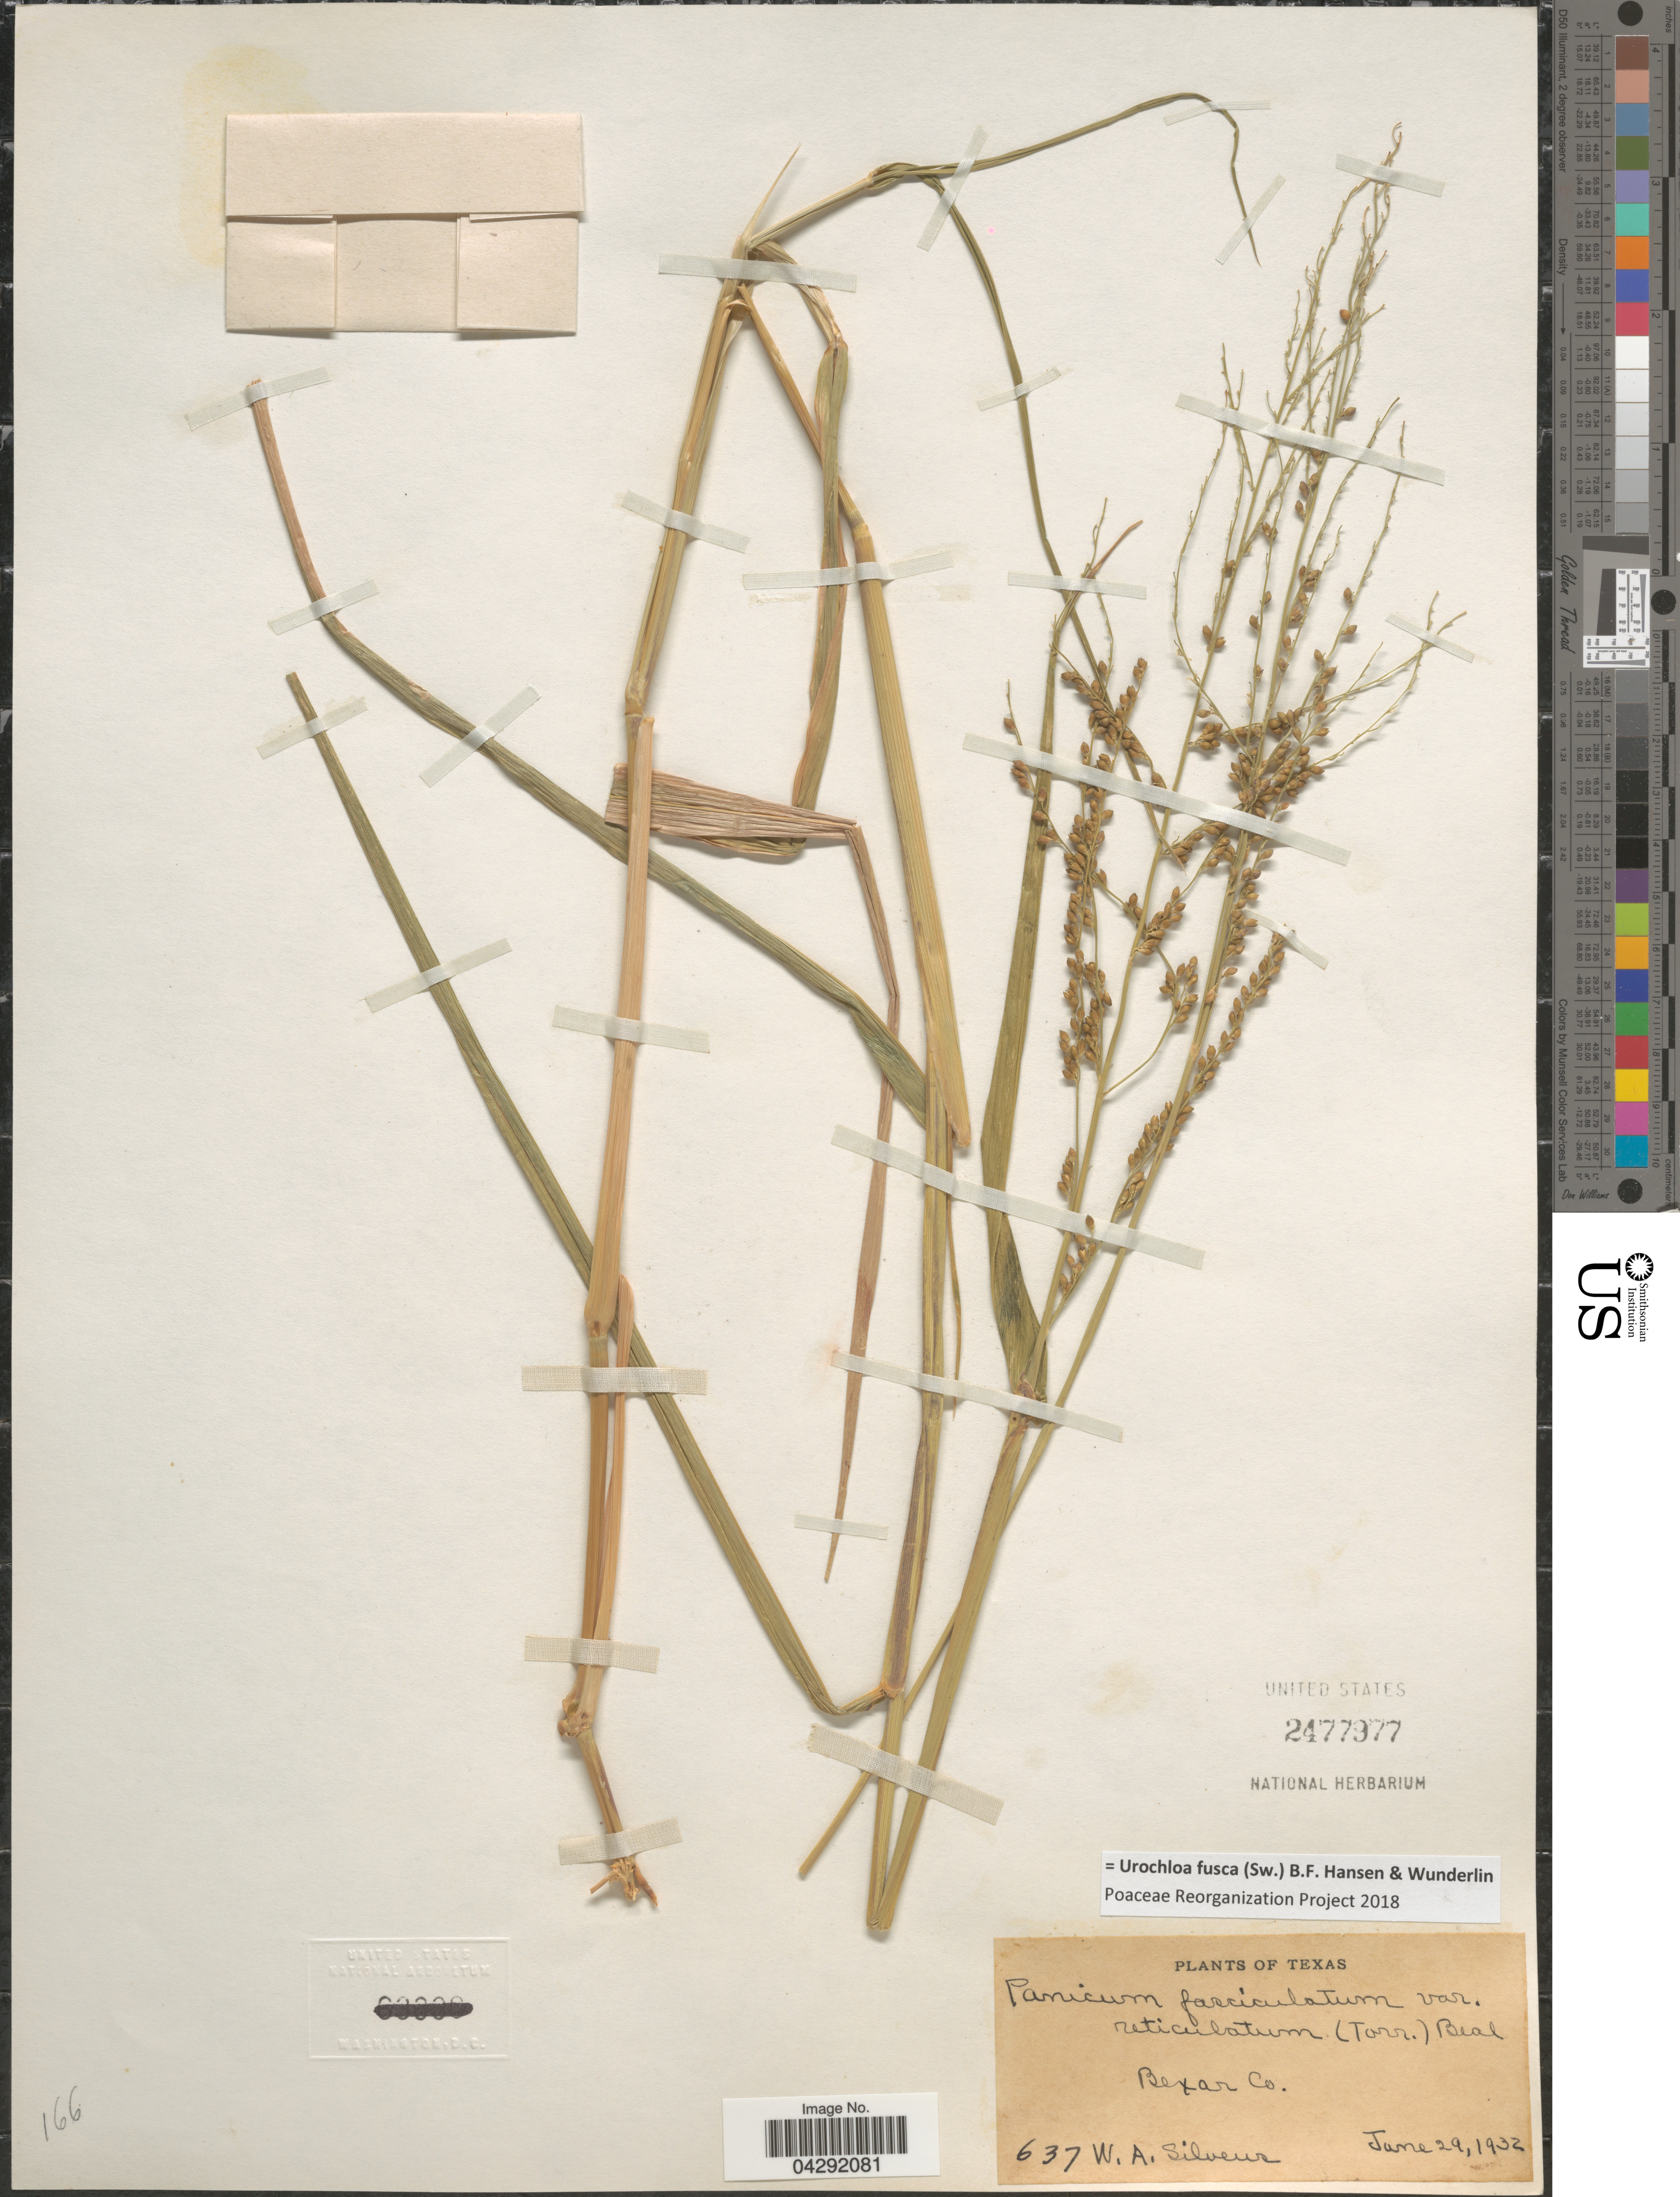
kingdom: Plantae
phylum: Tracheophyta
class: Liliopsida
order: Poales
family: Poaceae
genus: Urochloa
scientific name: Urochloa fusca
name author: (Sw.) B.F. Hansen & Wunderlin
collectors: W. Silveus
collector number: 637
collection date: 1932-06-29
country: United States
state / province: Texas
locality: Bexar Co.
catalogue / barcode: US 2477977